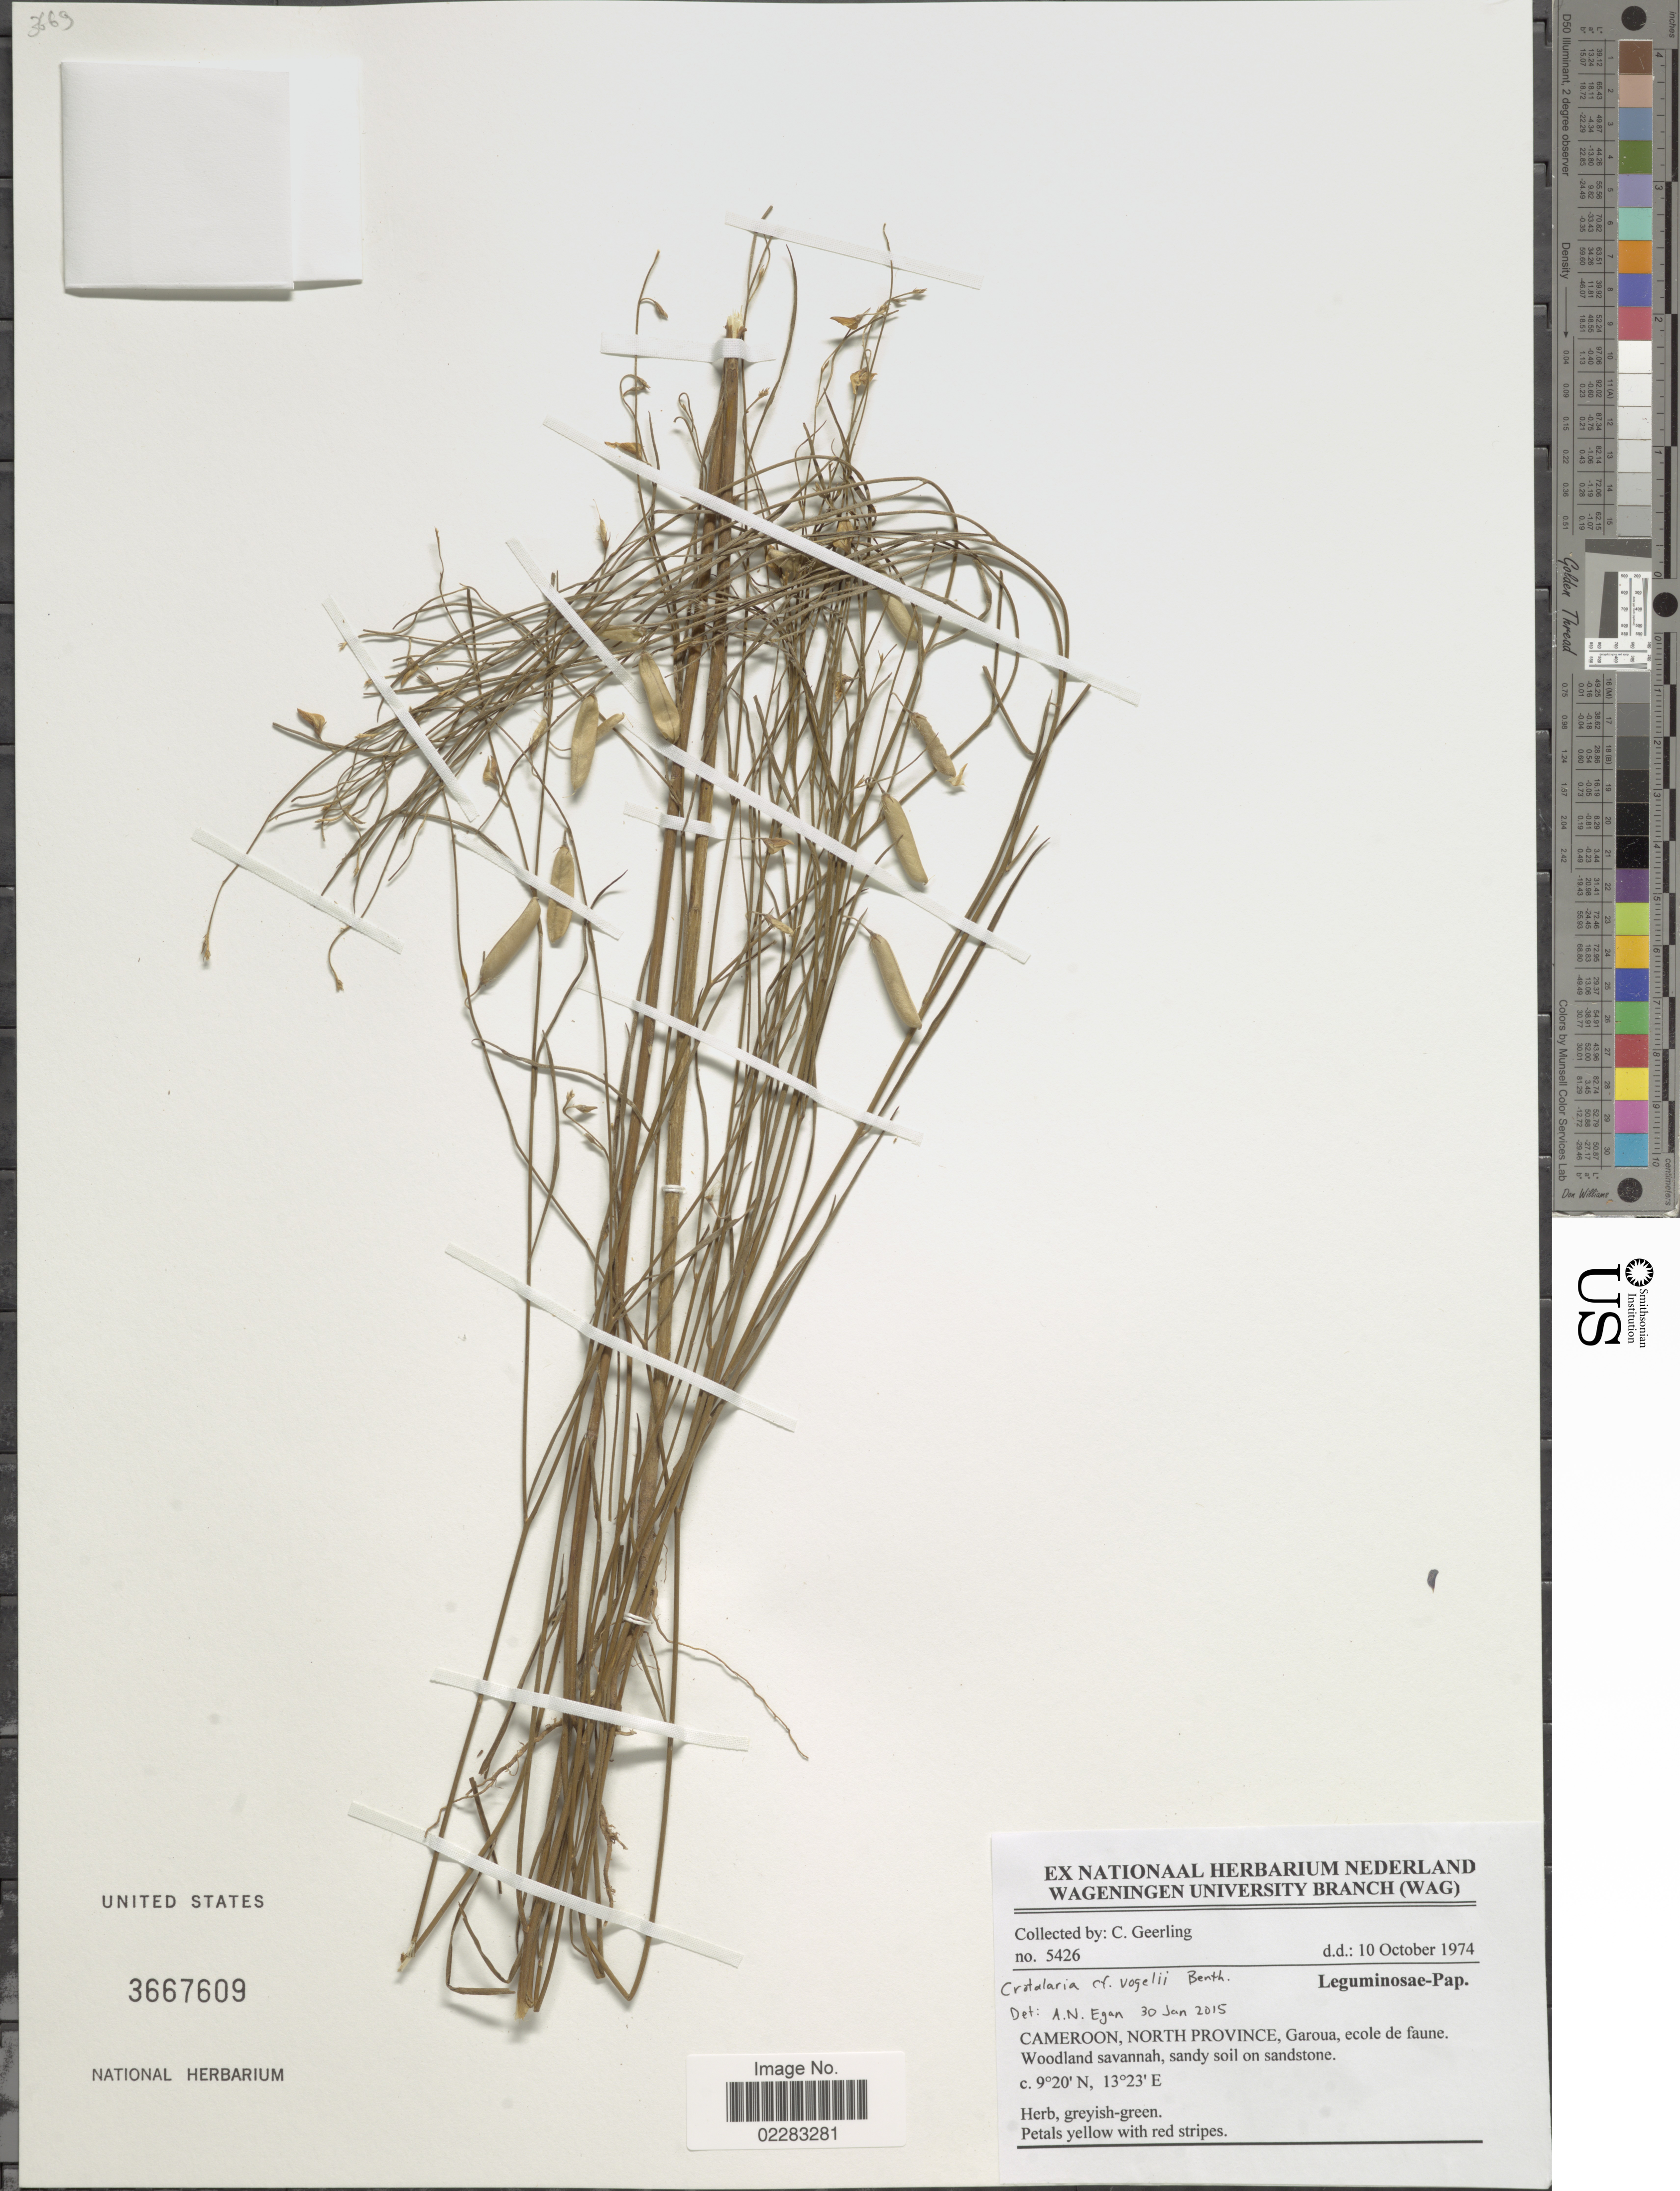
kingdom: Plantae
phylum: Tracheophyta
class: Magnoliopsida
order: Fabales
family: Fabaceae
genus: Crotalaria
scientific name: Crotalaria vogelii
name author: D. Dietr.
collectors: C. Geerling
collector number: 5426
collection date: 1974-10-10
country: Cameroon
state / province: Nord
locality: Garoua, ecole de faune. Woodland savannah, sandy soil in sandstone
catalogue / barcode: US 3667609